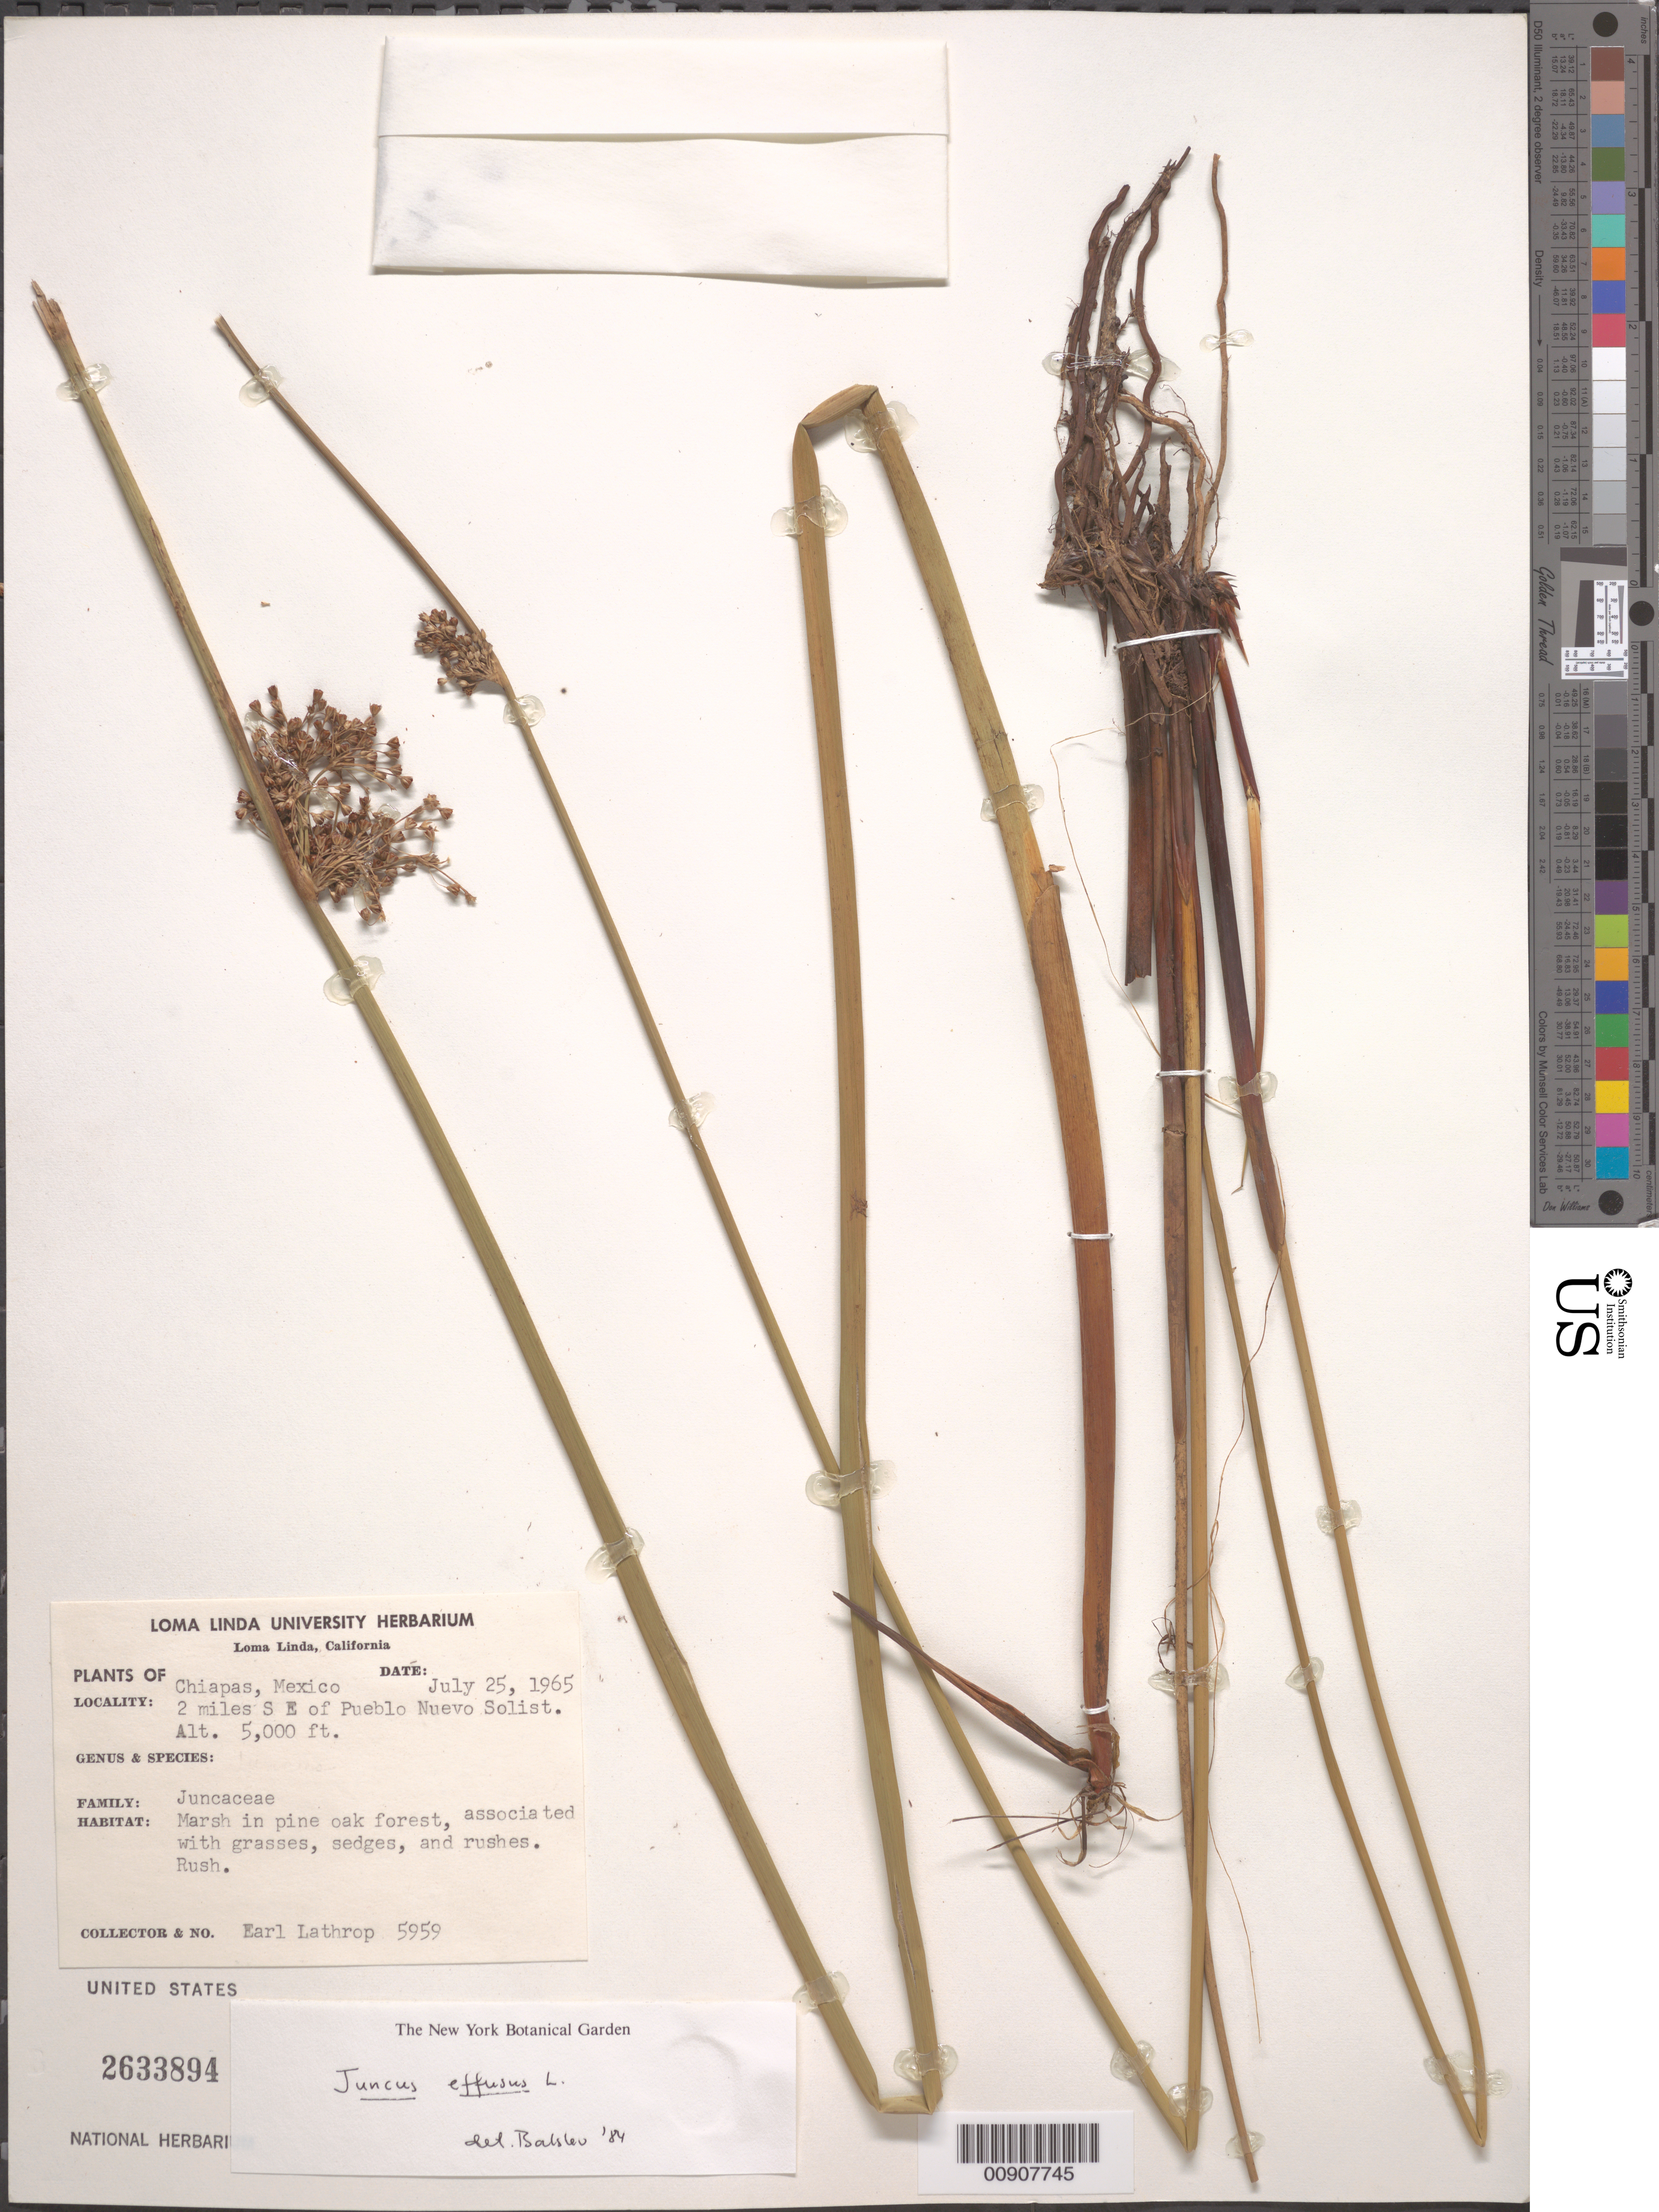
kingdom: Plantae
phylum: Tracheophyta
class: Liliopsida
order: Poales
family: Juncaceae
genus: Juncus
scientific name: Juncus effusus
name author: L.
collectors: E. W. Lathrop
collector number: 5959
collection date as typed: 25 Jul 1965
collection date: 1965-07-25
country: Mexico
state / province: Chiapas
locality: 2 miles SE of Pueblo Nuevo Solistahuacán, Chiapas.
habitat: Marsh in pine oak forest, associated with grasses, sedges, and rushes. Rush.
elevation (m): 1524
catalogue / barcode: US 2633894